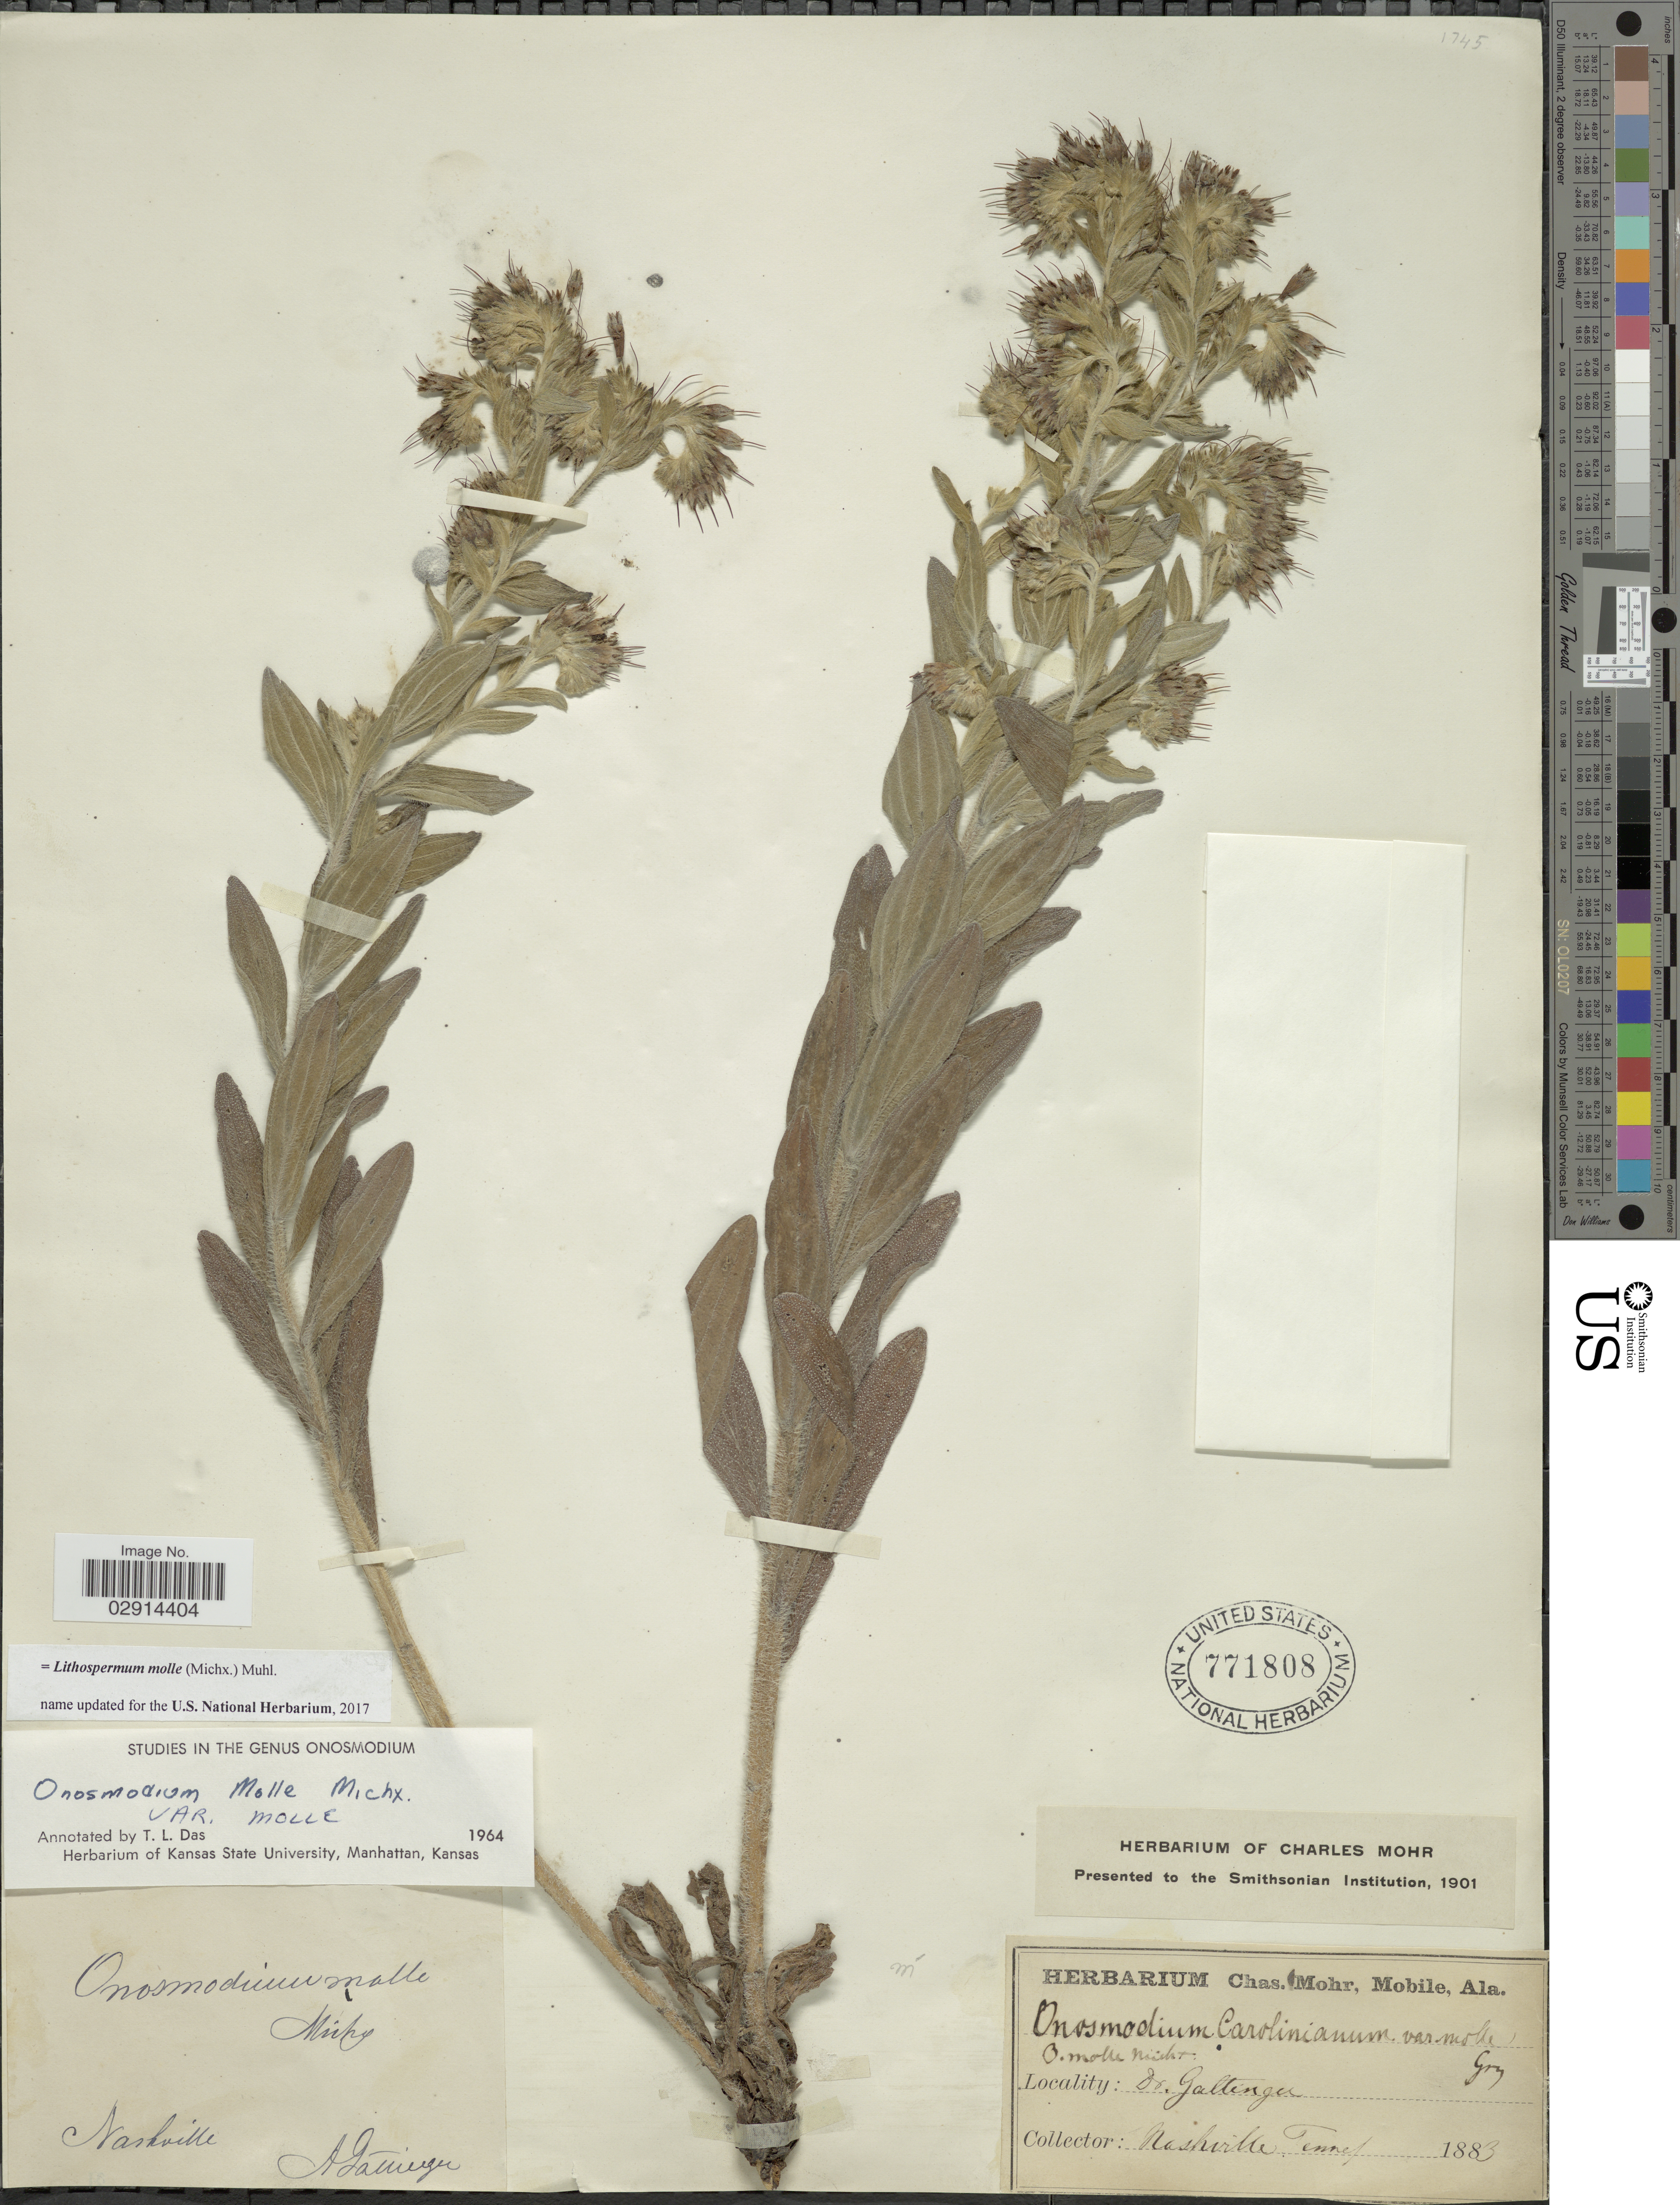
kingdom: Plantae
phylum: Tracheophyta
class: Magnoliopsida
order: Boraginales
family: Boraginaceae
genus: Lithospermum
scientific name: Lithospermum molle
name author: Muhl.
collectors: A. Gattinger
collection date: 1883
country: United States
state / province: Tennessee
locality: Nashville.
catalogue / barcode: US 771808